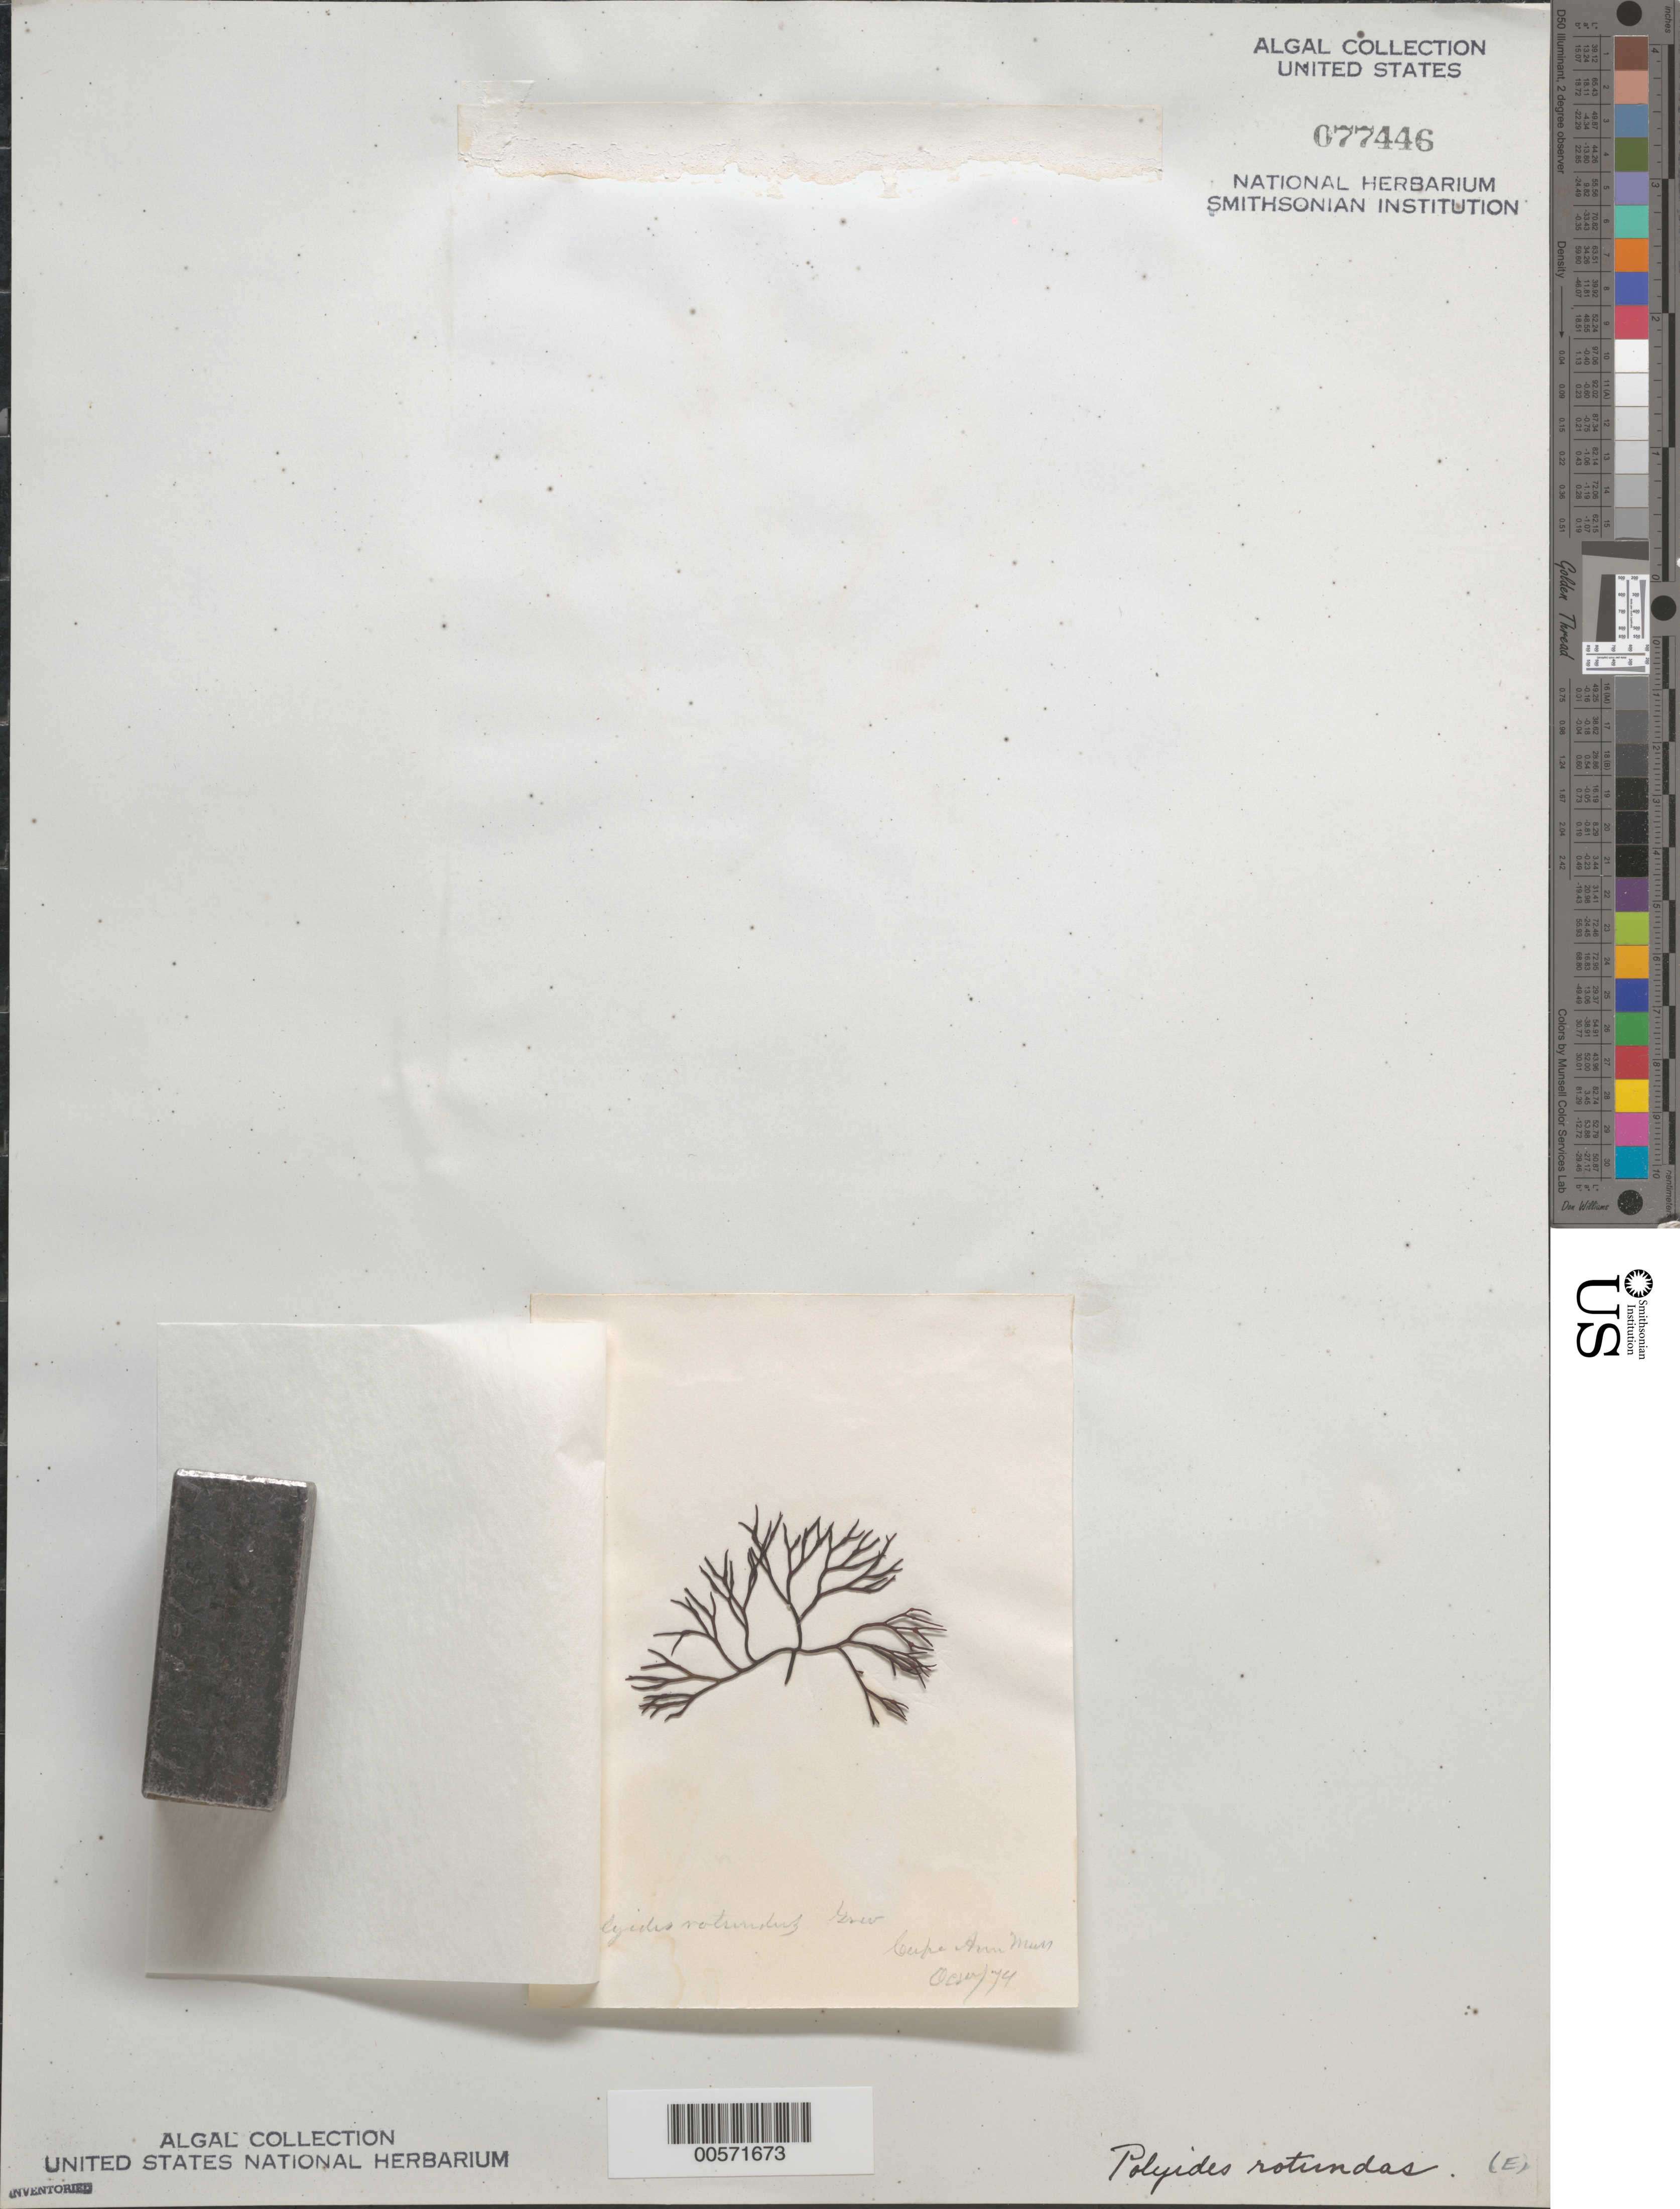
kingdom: Plantae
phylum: Rhodophyta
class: Florideophyceae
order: Gigartinales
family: Polyidaceae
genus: Polyides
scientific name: Polyides rotunda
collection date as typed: Oct 1874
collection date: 1874-10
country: United States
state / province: Massachusetts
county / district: Essex County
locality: Cape Ann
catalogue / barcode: US 77446